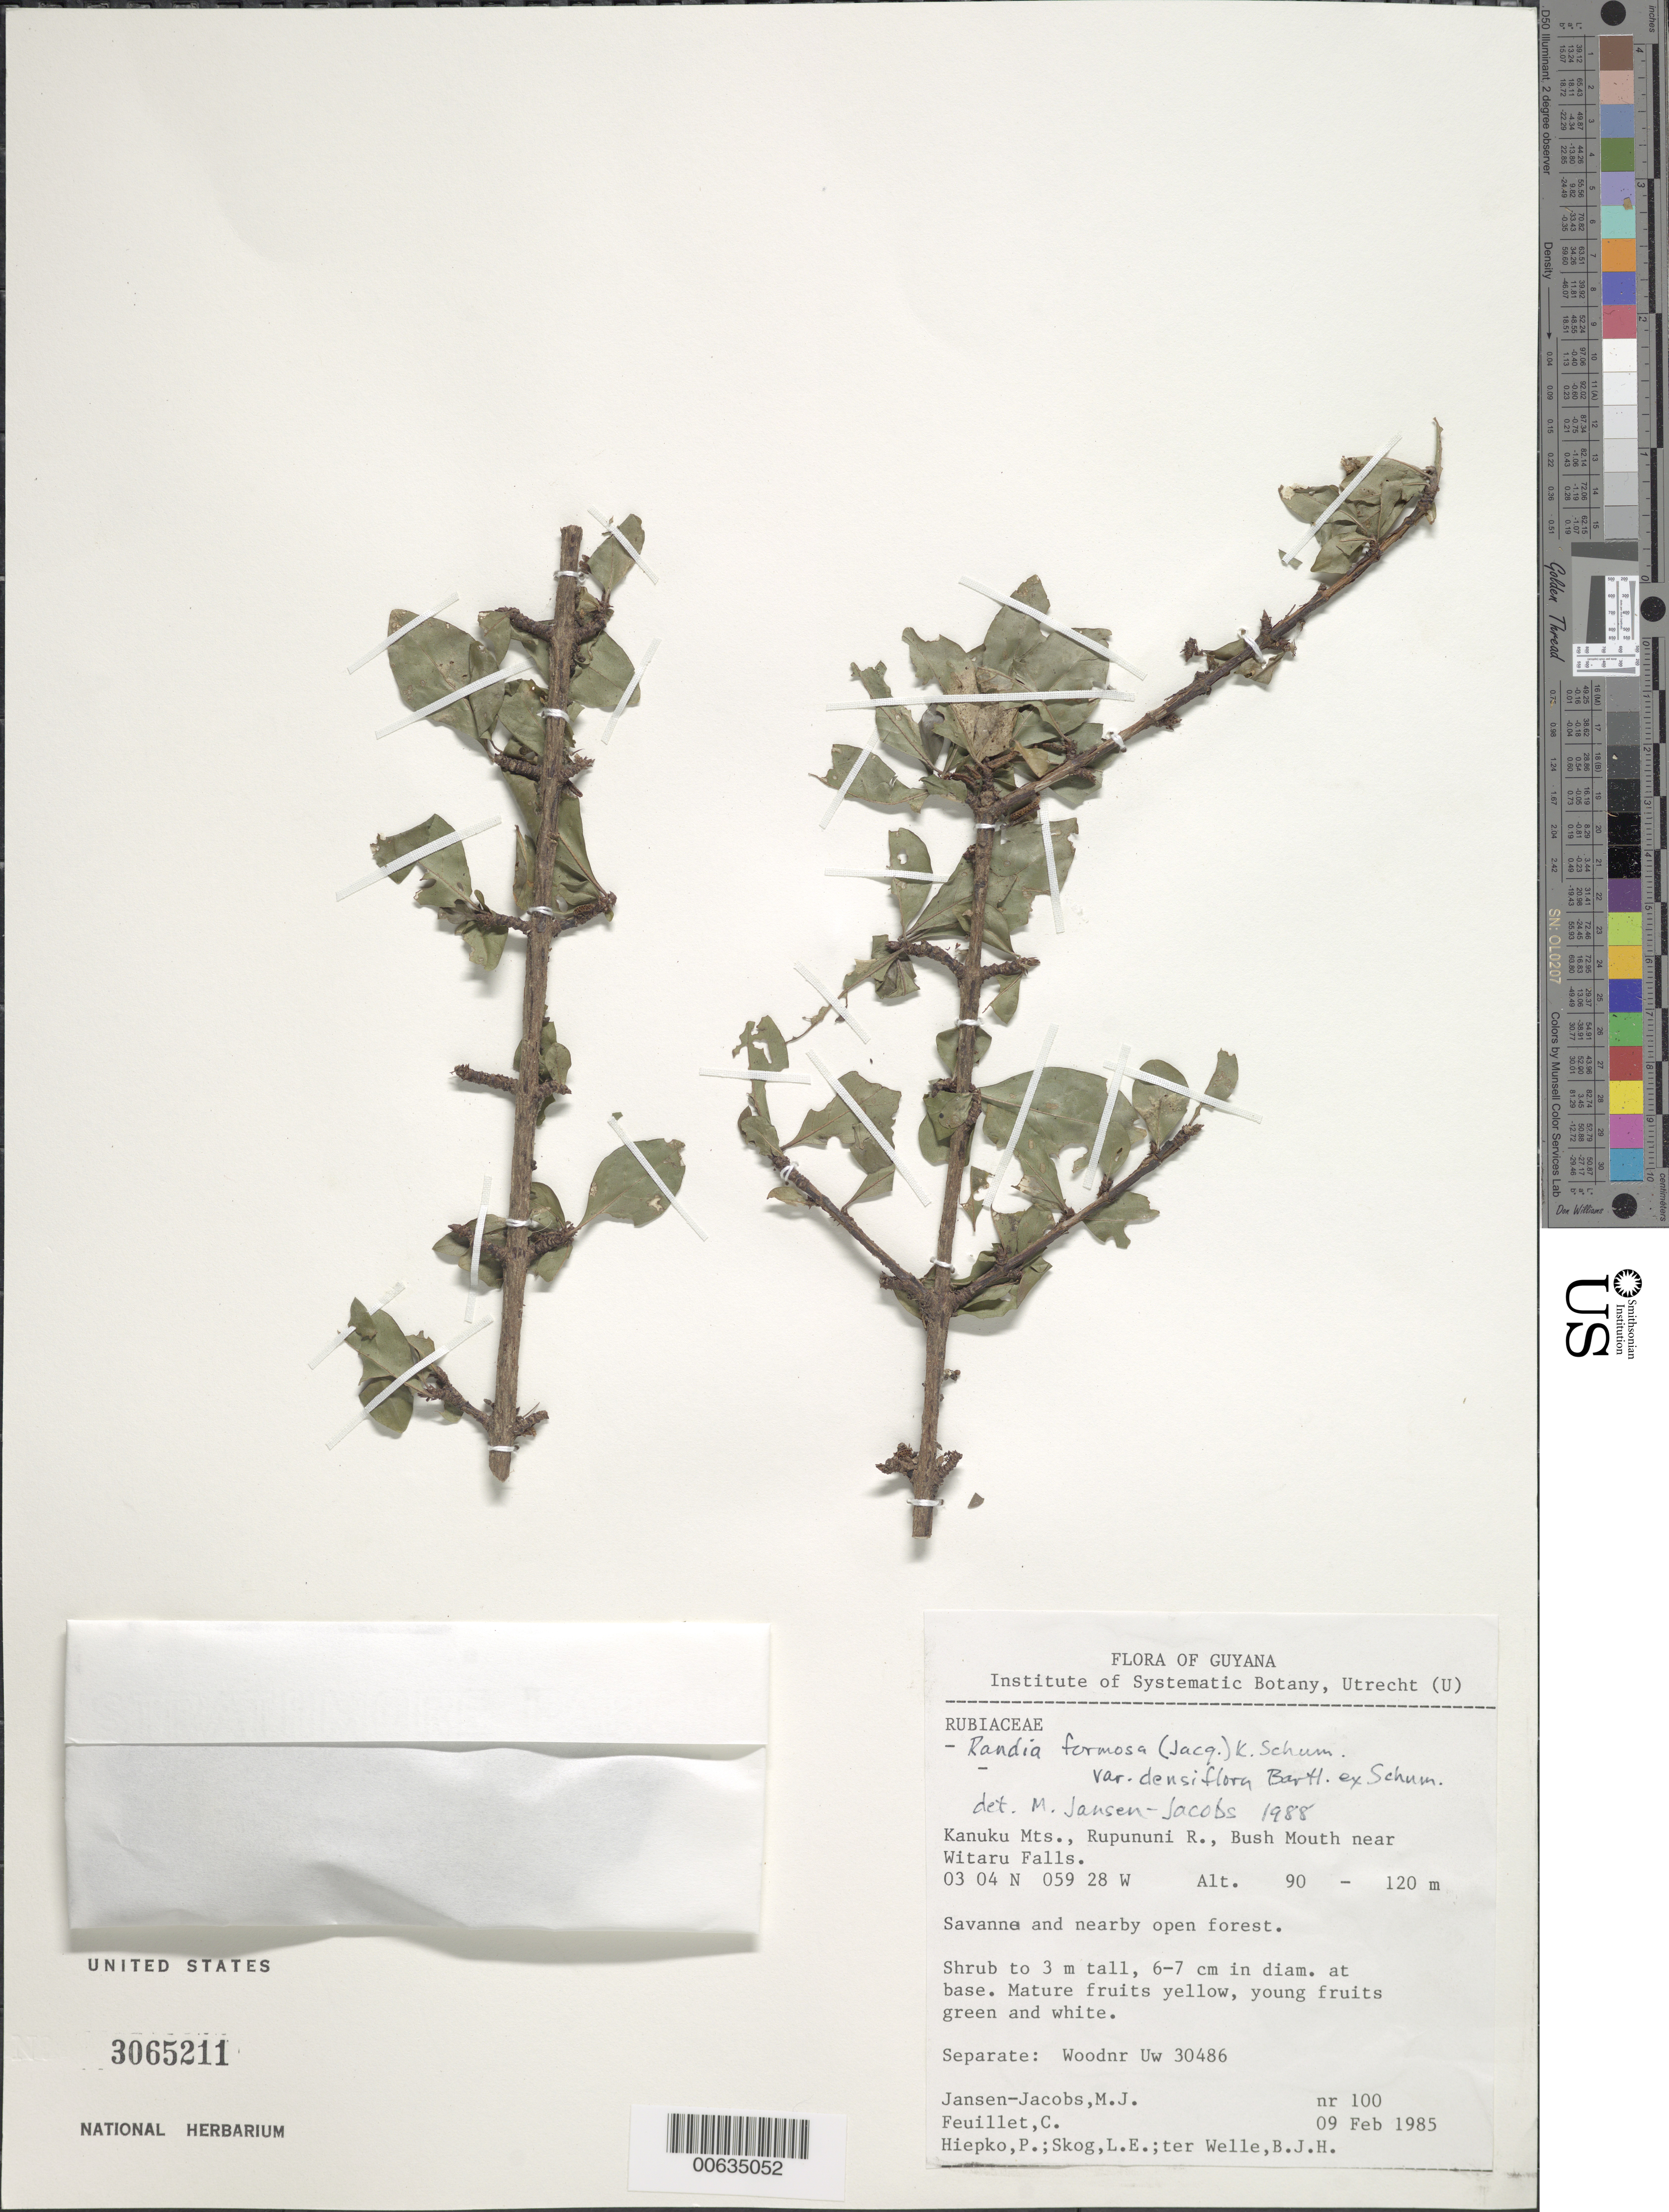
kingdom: Plantae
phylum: Tracheophyta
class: Magnoliopsida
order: Gentianales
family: Rubiaceae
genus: Randia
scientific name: Randia formosa var. densiflora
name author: Bartl. ex K. Schum.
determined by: Jansen-Jacobs, M. J., (U), Nationaal Herbarium Nederland, Utrecht University branch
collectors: M. J. Jansen-Jacobs, C. Feuillet, P. H. Hiepko, L. E. Skog & B. Welle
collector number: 100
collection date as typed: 9-Feb-85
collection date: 1985-02-09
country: Guyana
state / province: U. Takutu-U. Essequibo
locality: Kanuku Mts., Rupununi R., Bush Mouth near Witaru Falls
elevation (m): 90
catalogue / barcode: US 3065211